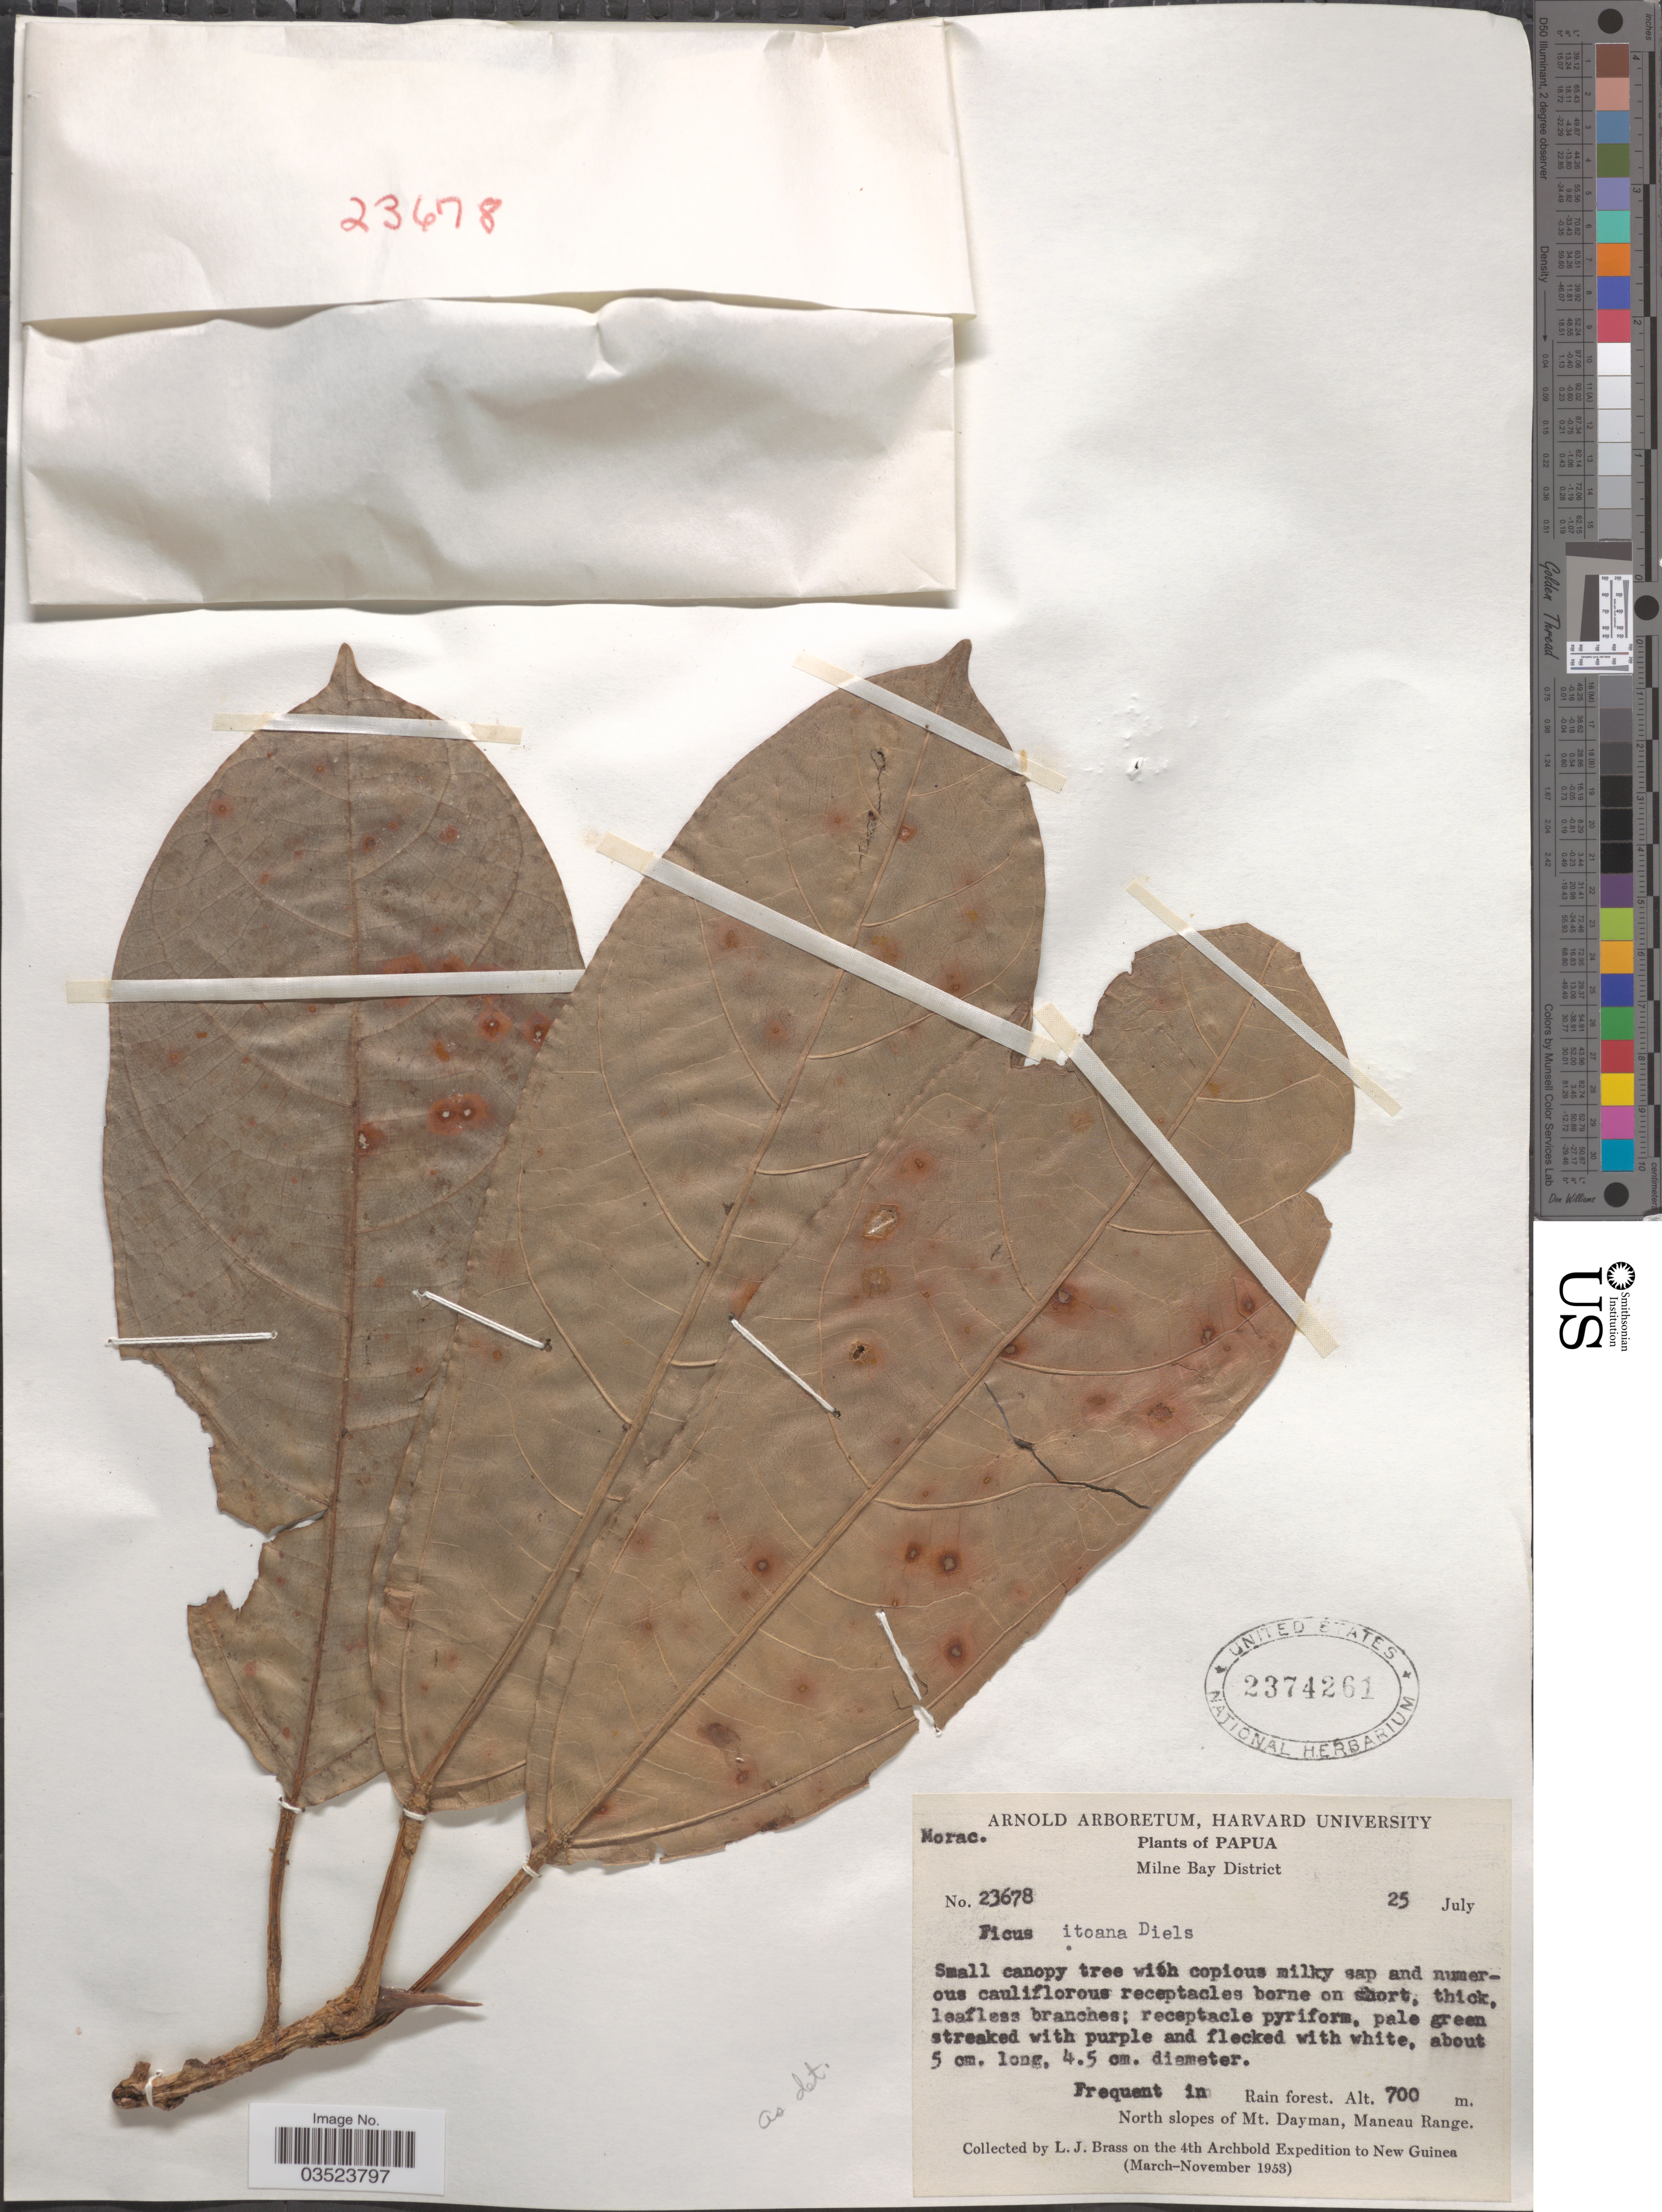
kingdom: Plantae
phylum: Tracheophyta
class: Magnoliopsida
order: Rosales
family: Moraceae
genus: Ficus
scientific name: Ficus itoana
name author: Diels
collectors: L. J. Brass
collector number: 23678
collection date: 1953-07-25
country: Papua New Guinea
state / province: Milne Bay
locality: Papua. New Guinea. Milne Bay District. North slopes of Mt. Dayman, Maneau Range.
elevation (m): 700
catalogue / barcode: US 2374261